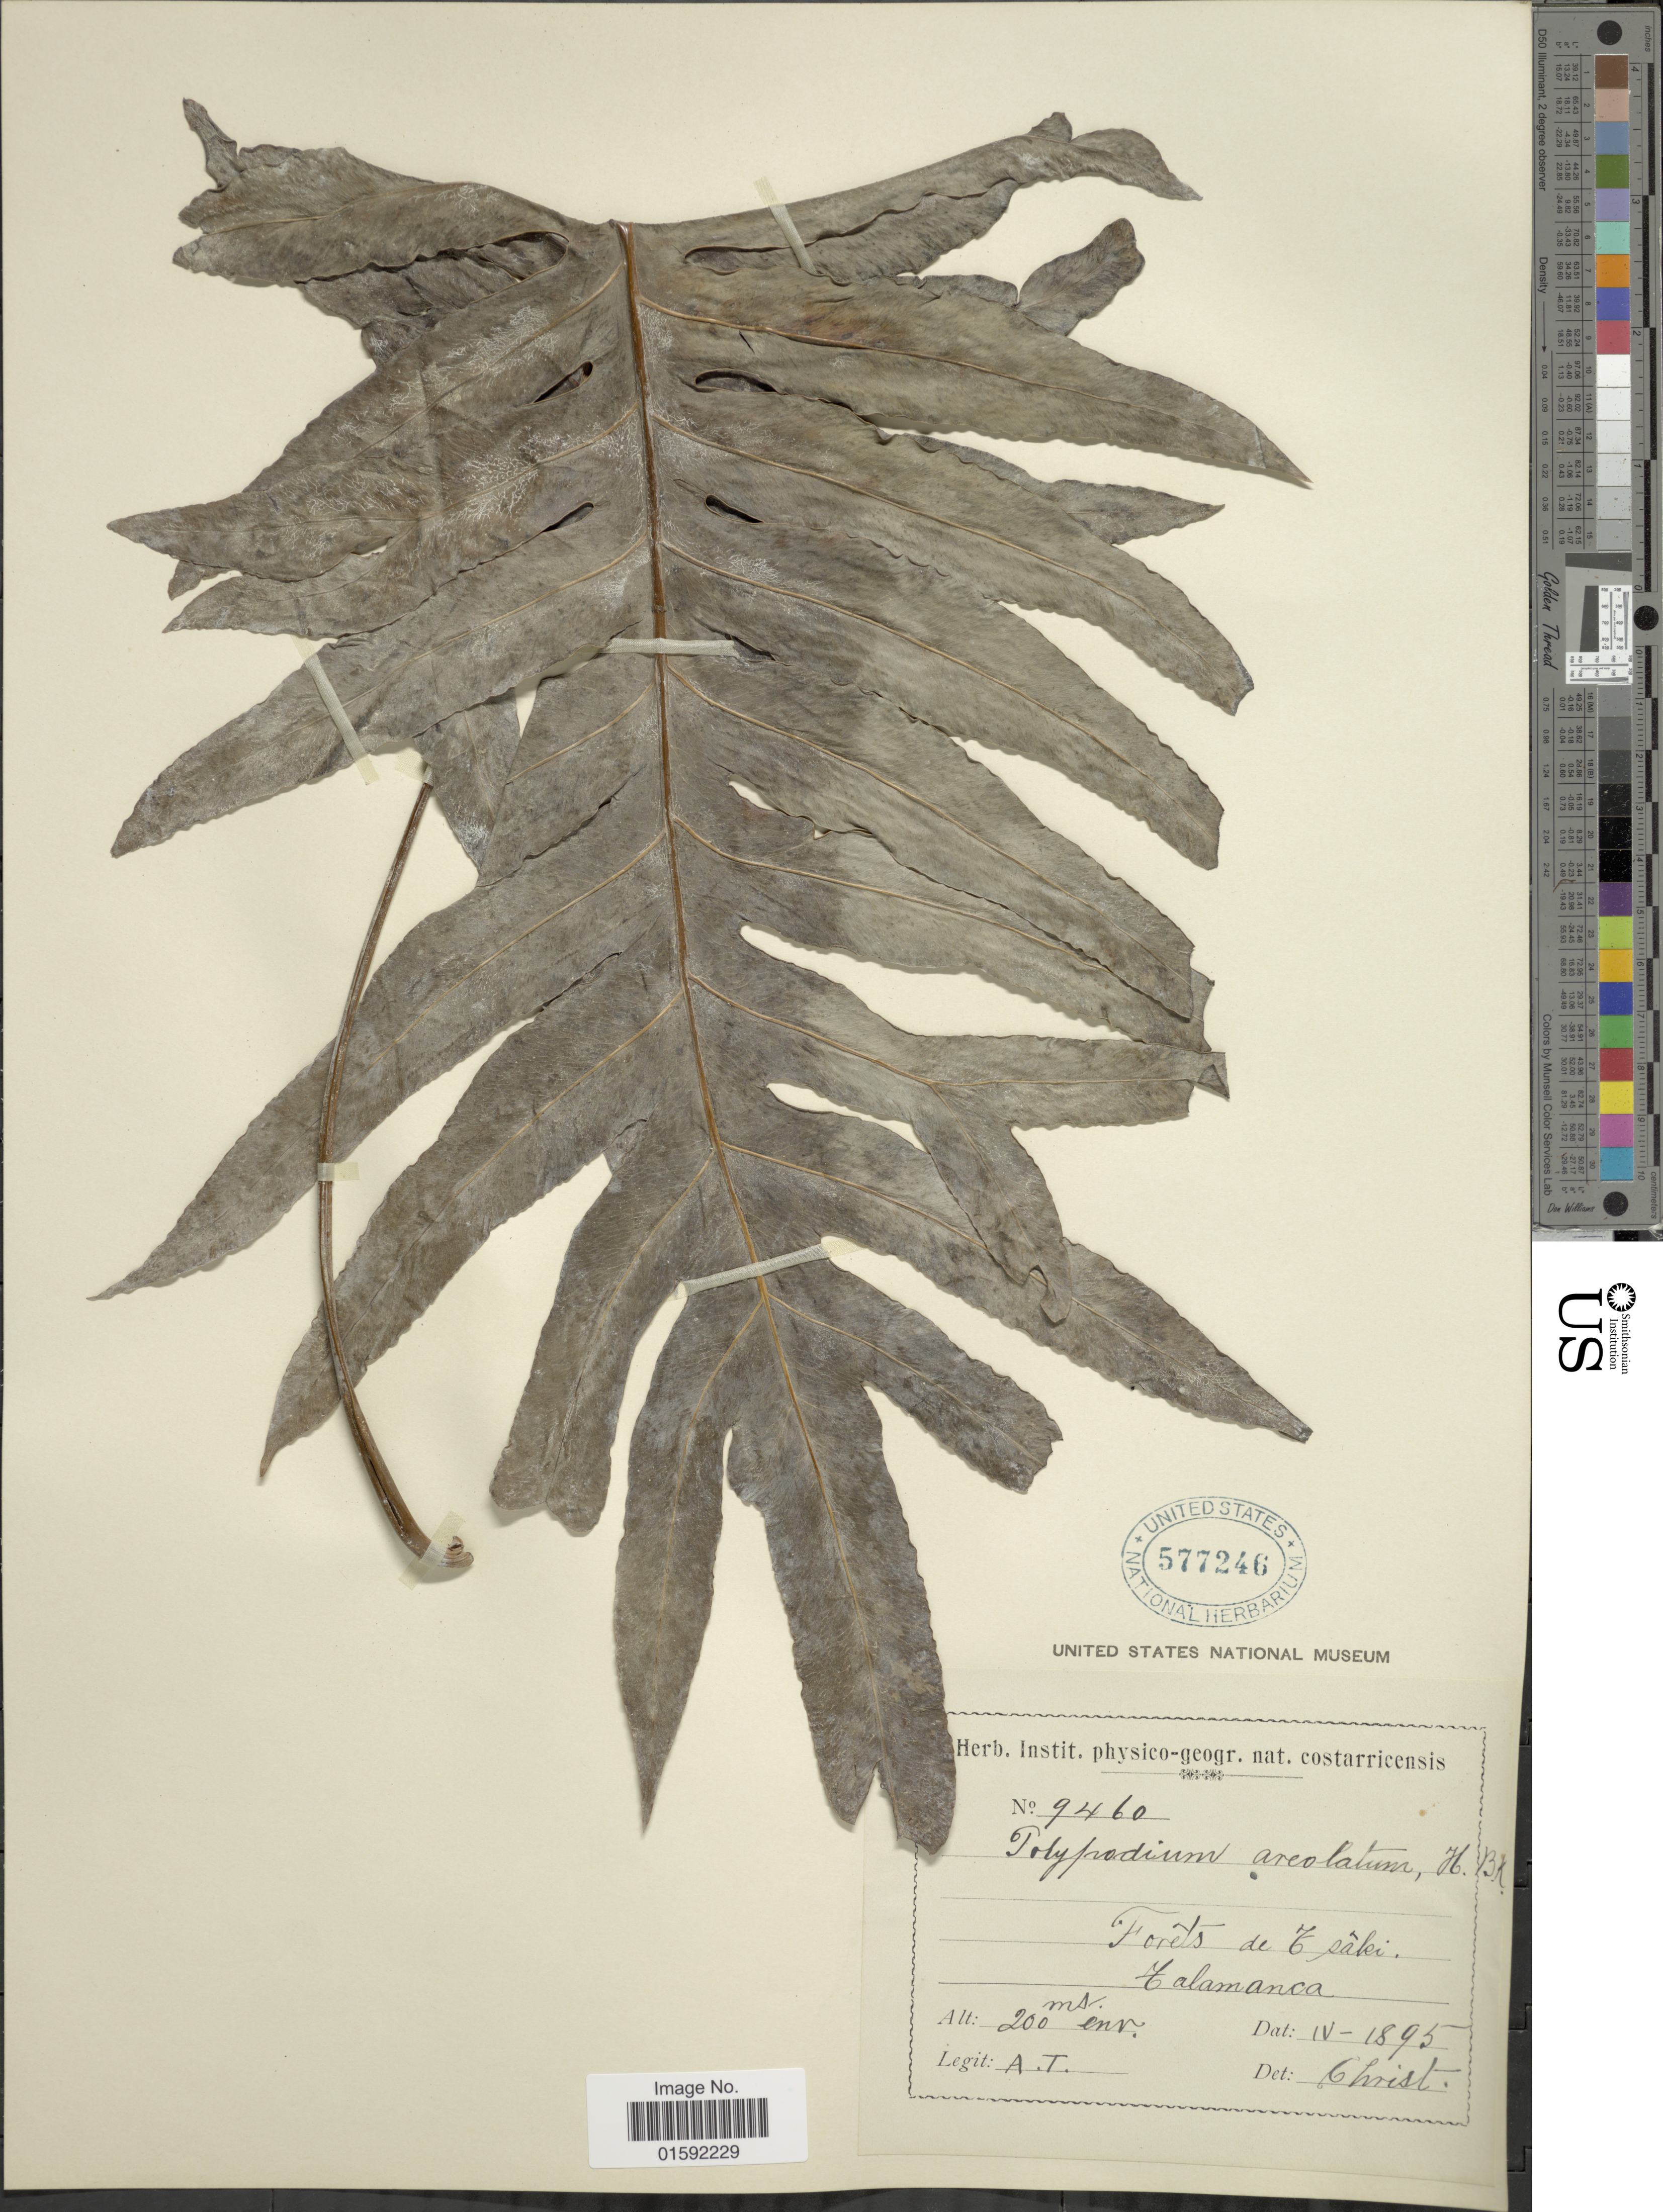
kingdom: Plantae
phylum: Tracheophyta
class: Polypodiopsida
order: Polypodiales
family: Polypodiaceae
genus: Phlebodium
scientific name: Phlebodium pseudoaureum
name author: (Cav.) Lellinger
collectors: A. T.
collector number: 9460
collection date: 1895-04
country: Costa Rica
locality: Forêts de Z sabei. Talamanca.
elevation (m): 200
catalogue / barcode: US 577246